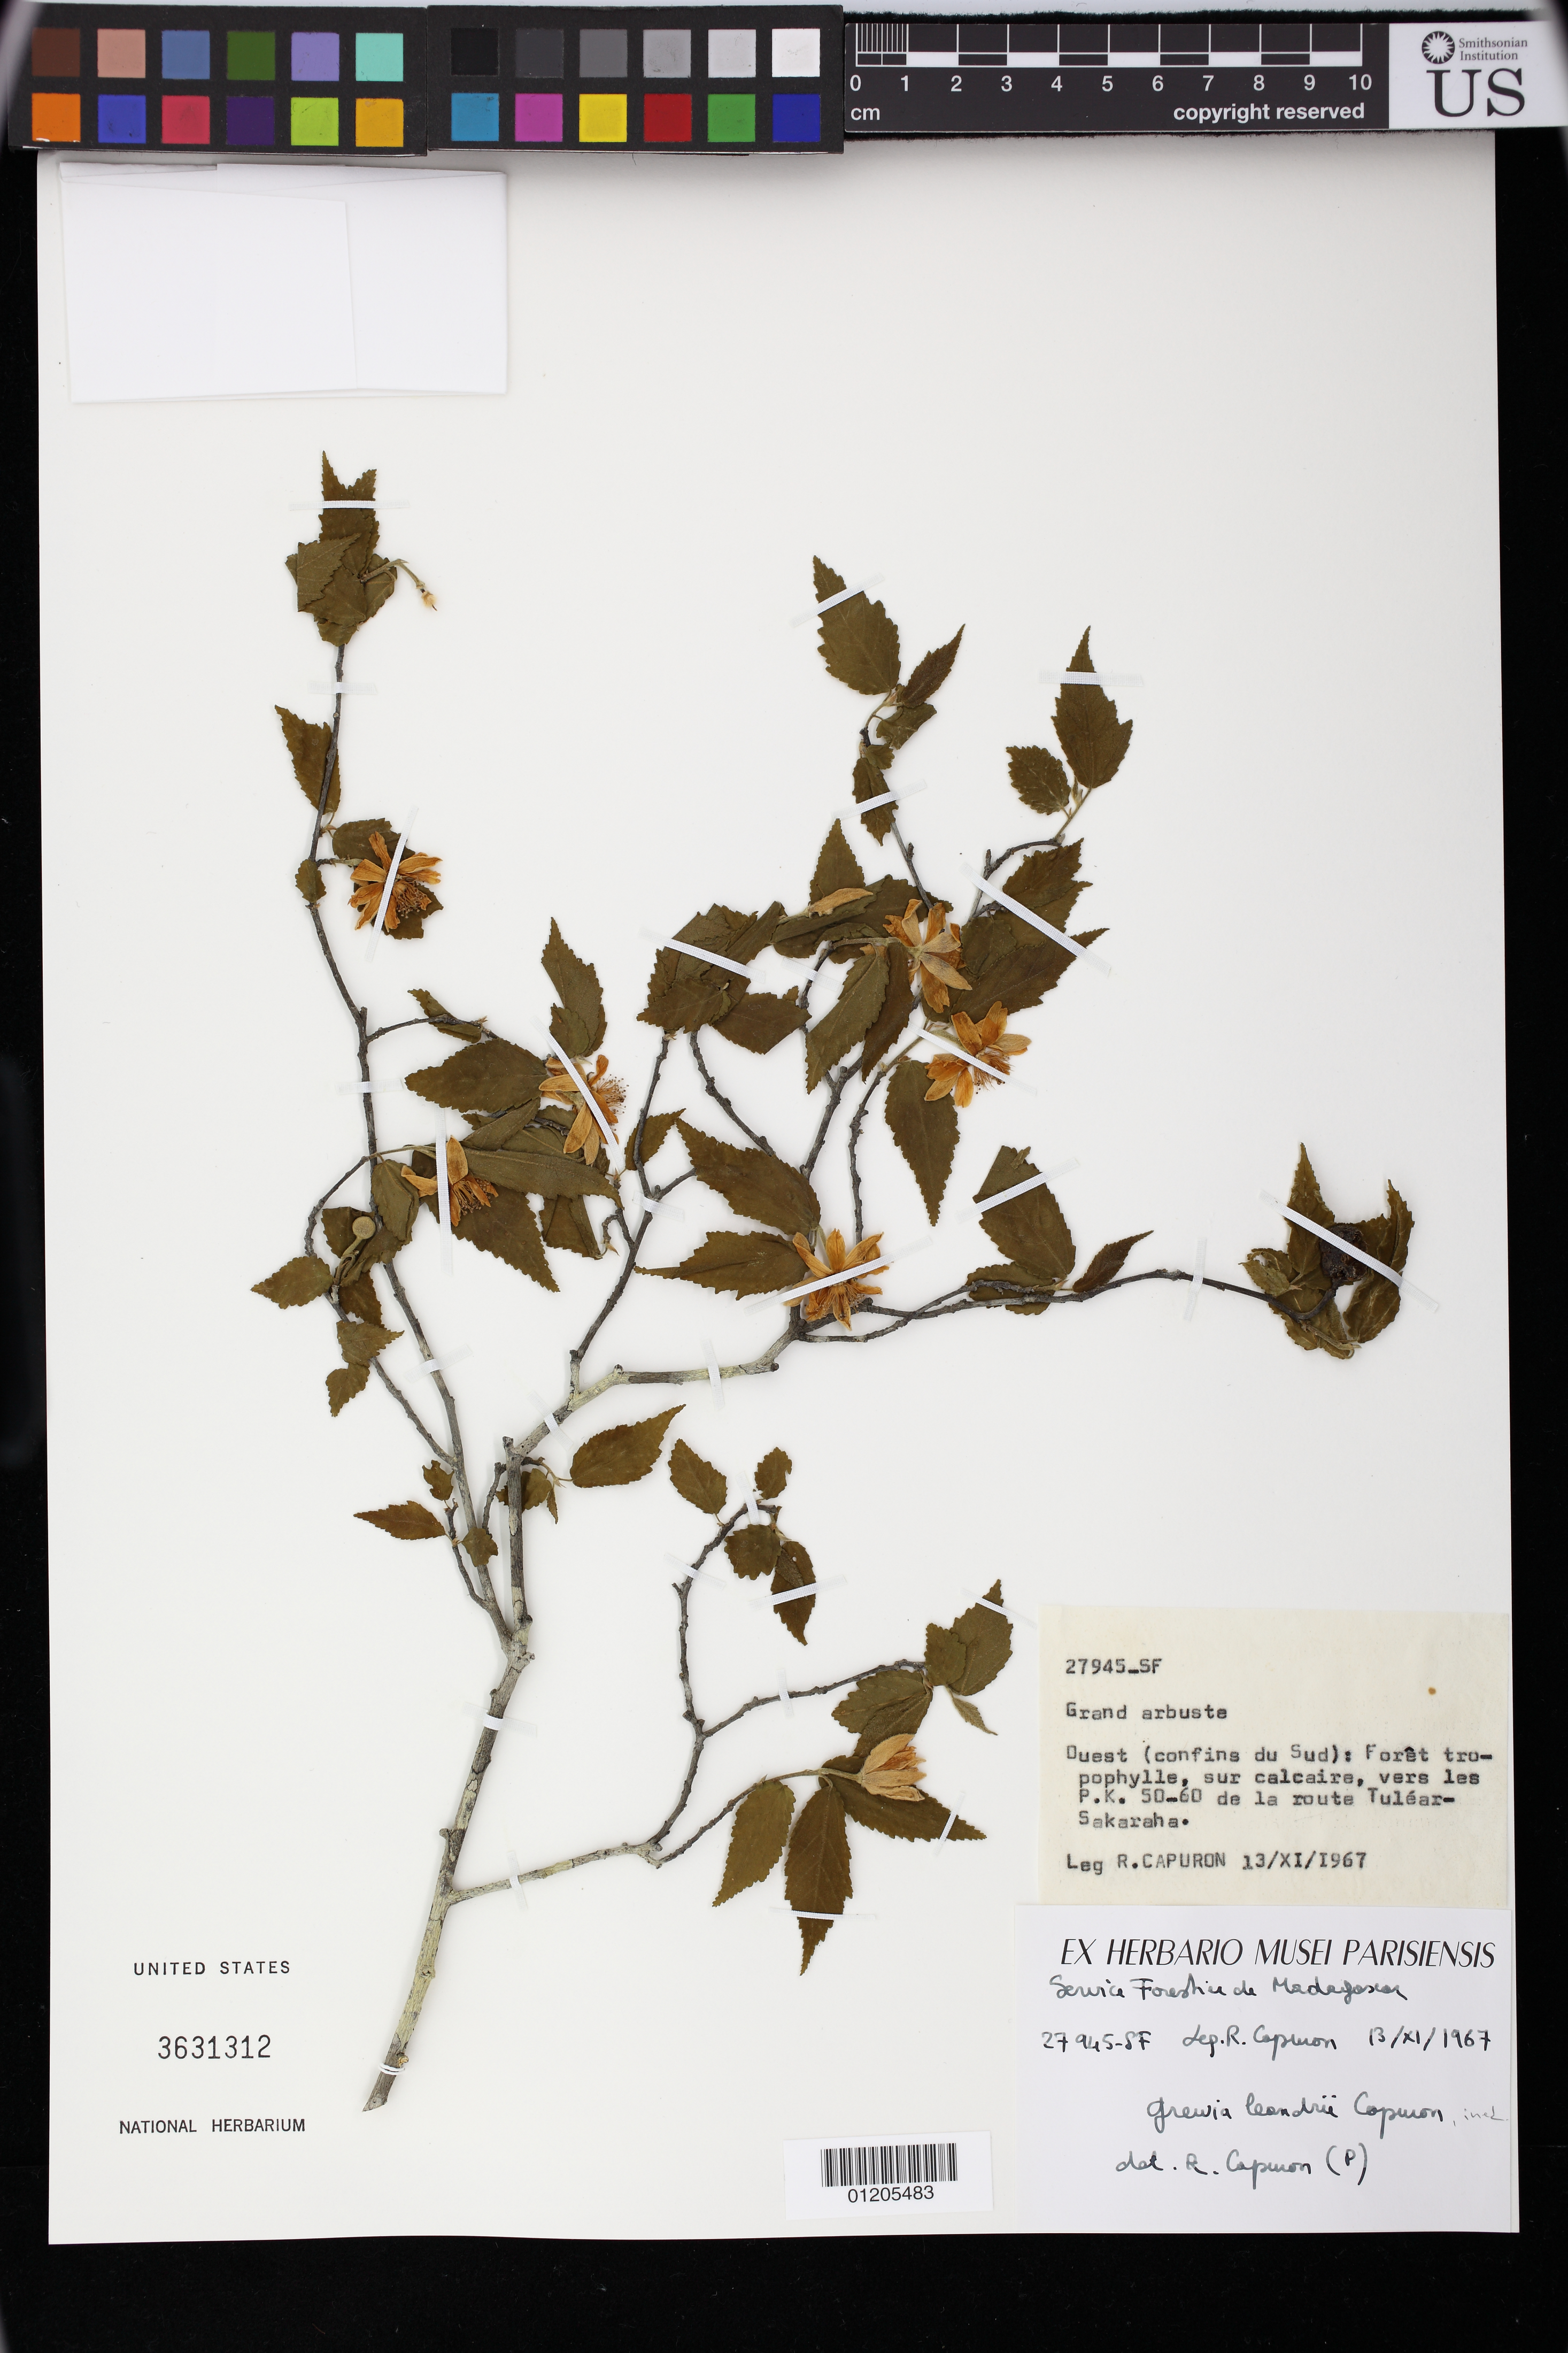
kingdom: Plantae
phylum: Tracheophyta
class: Magnoliopsida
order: Malvales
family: Malvaceae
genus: Grewia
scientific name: Grewia sp.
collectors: R. P. Capuron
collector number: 27945-SF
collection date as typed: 13 Nov 1967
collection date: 1967-11-13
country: Madagascar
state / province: Atsimo-Andrefana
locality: Ouest (confins du Sud): Foret tropophylls, sur calcaire, vers les P.K. 50-60 de la route Tulear - Sakaraha.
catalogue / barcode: US 3631312